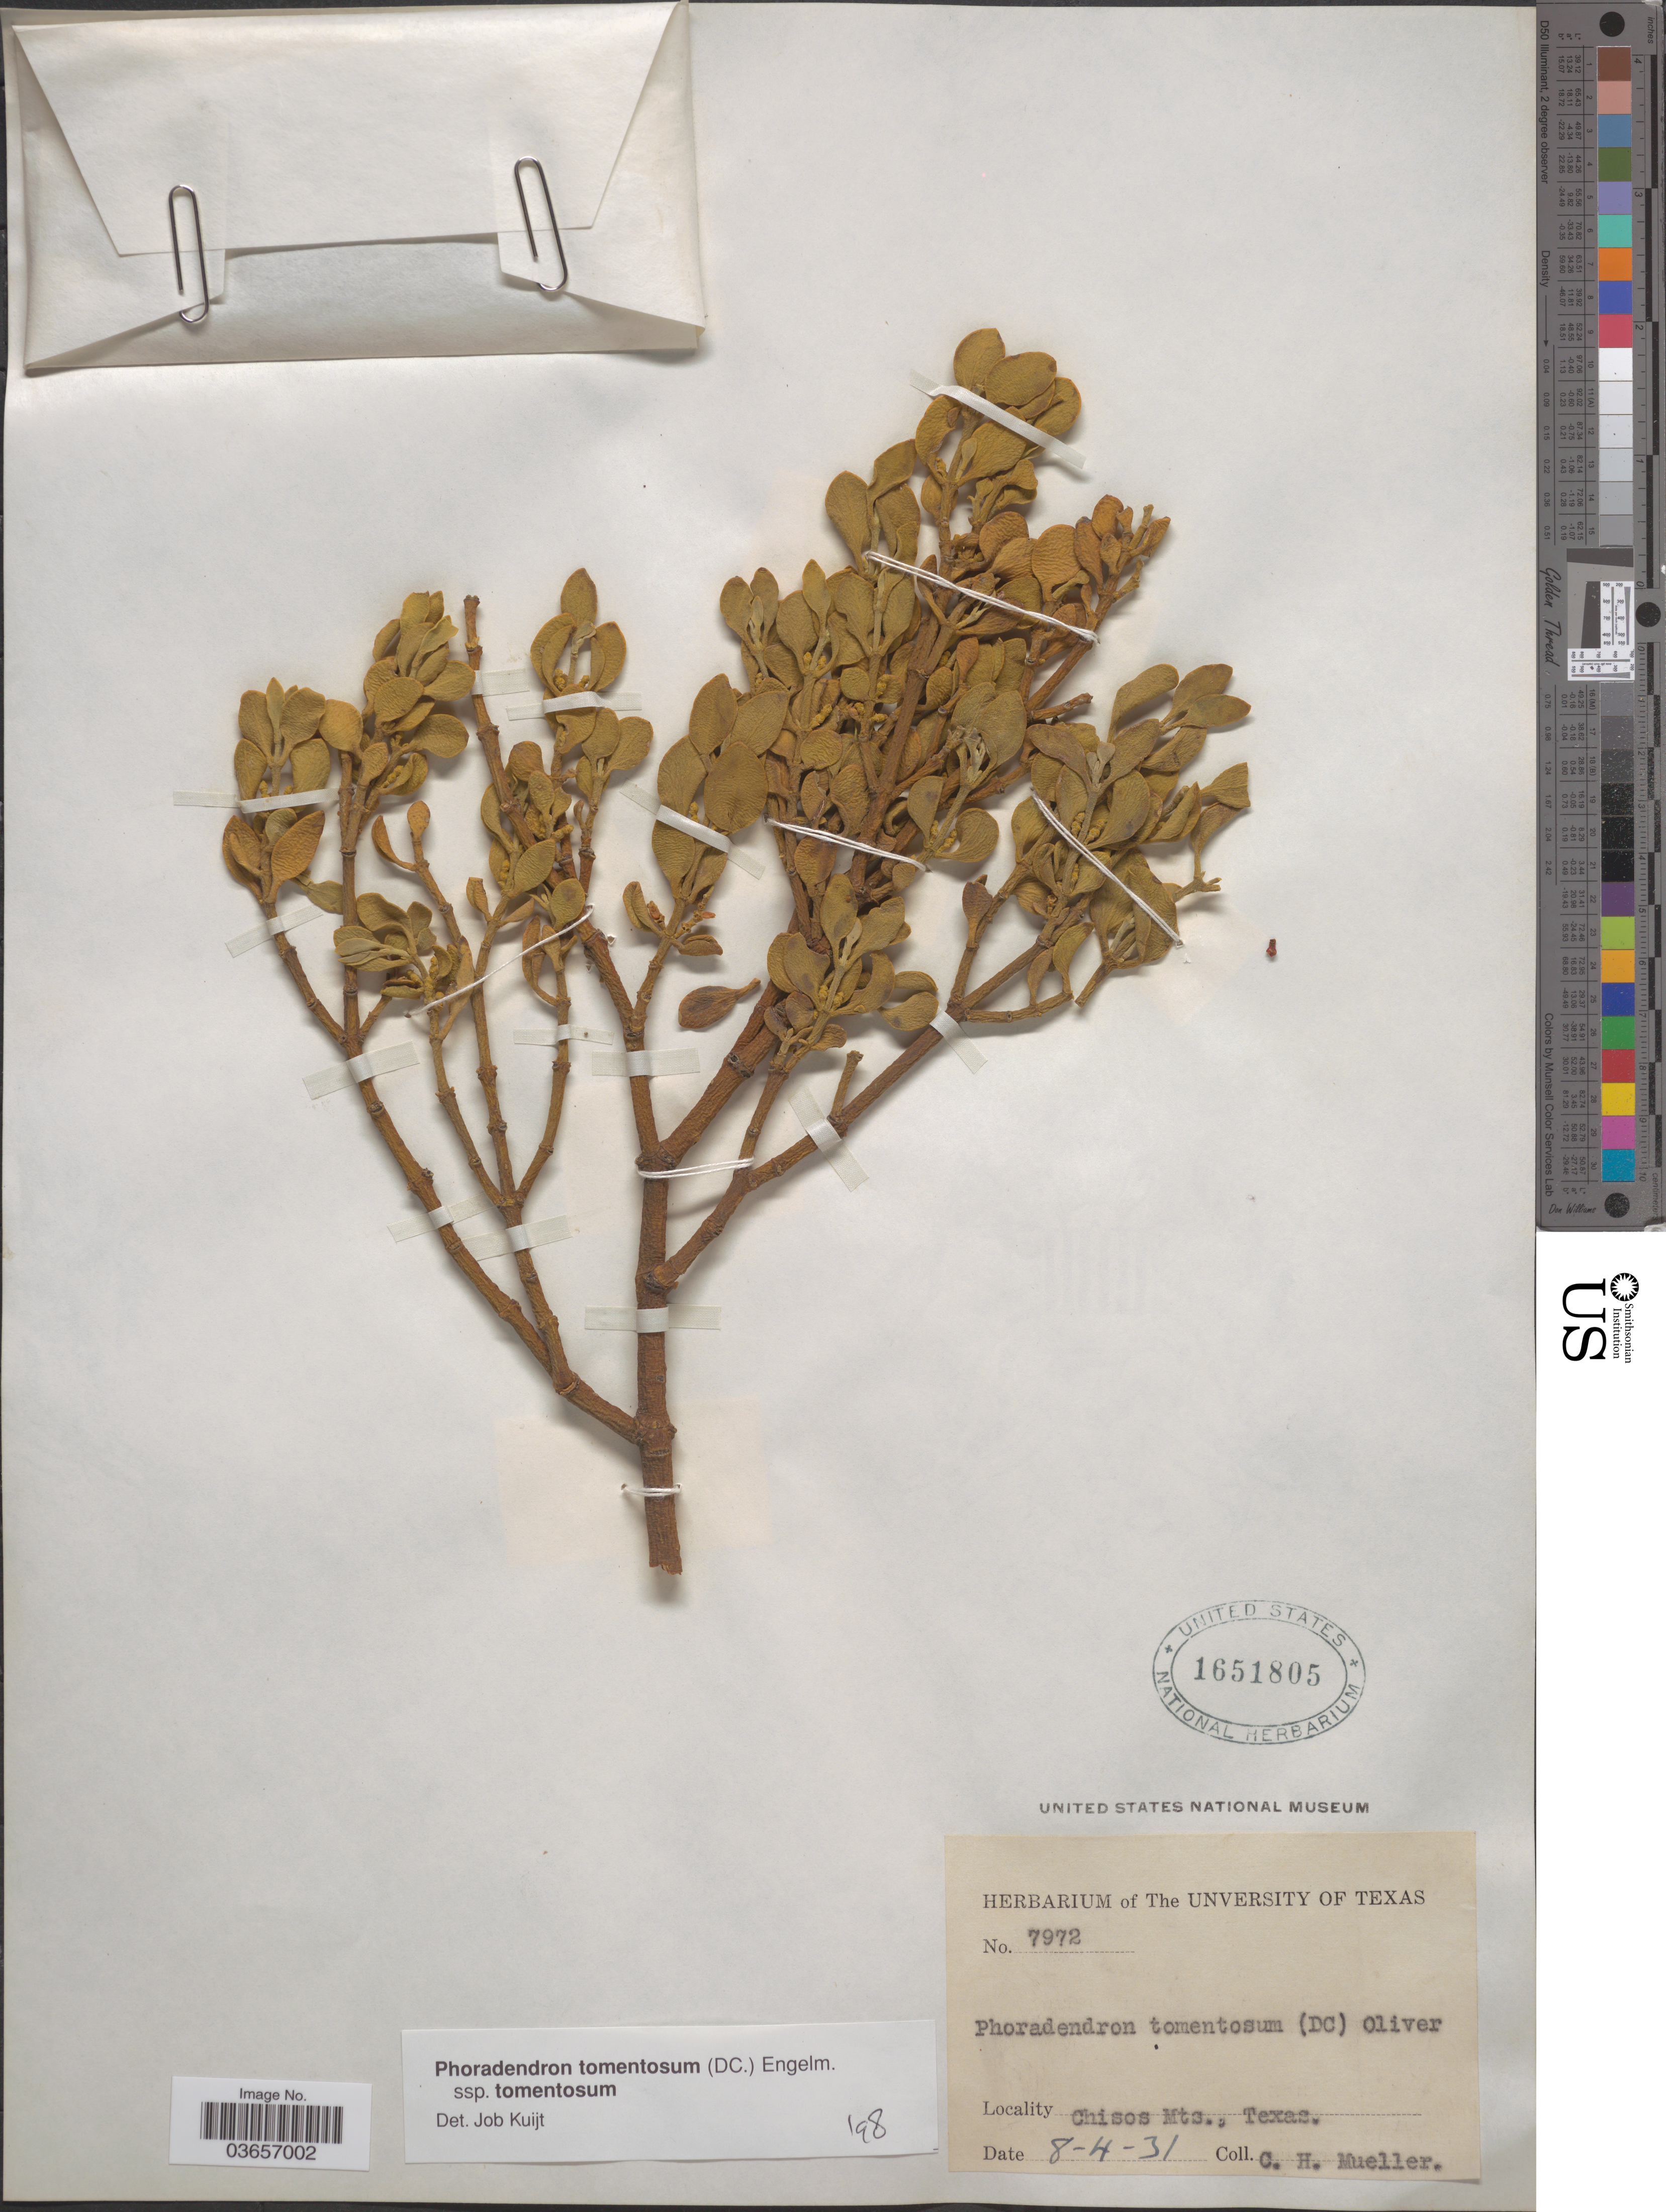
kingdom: Plantae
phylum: Tracheophyta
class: Magnoliopsida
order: Santalales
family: Viscaceae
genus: Phoradendron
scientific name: Phoradendron tomentosum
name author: DC.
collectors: C. H. Mueller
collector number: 7972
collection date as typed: Transcribed d/m/y: 4/8/31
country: United States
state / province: Texas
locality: Chisos Mts.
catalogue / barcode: US 1651805